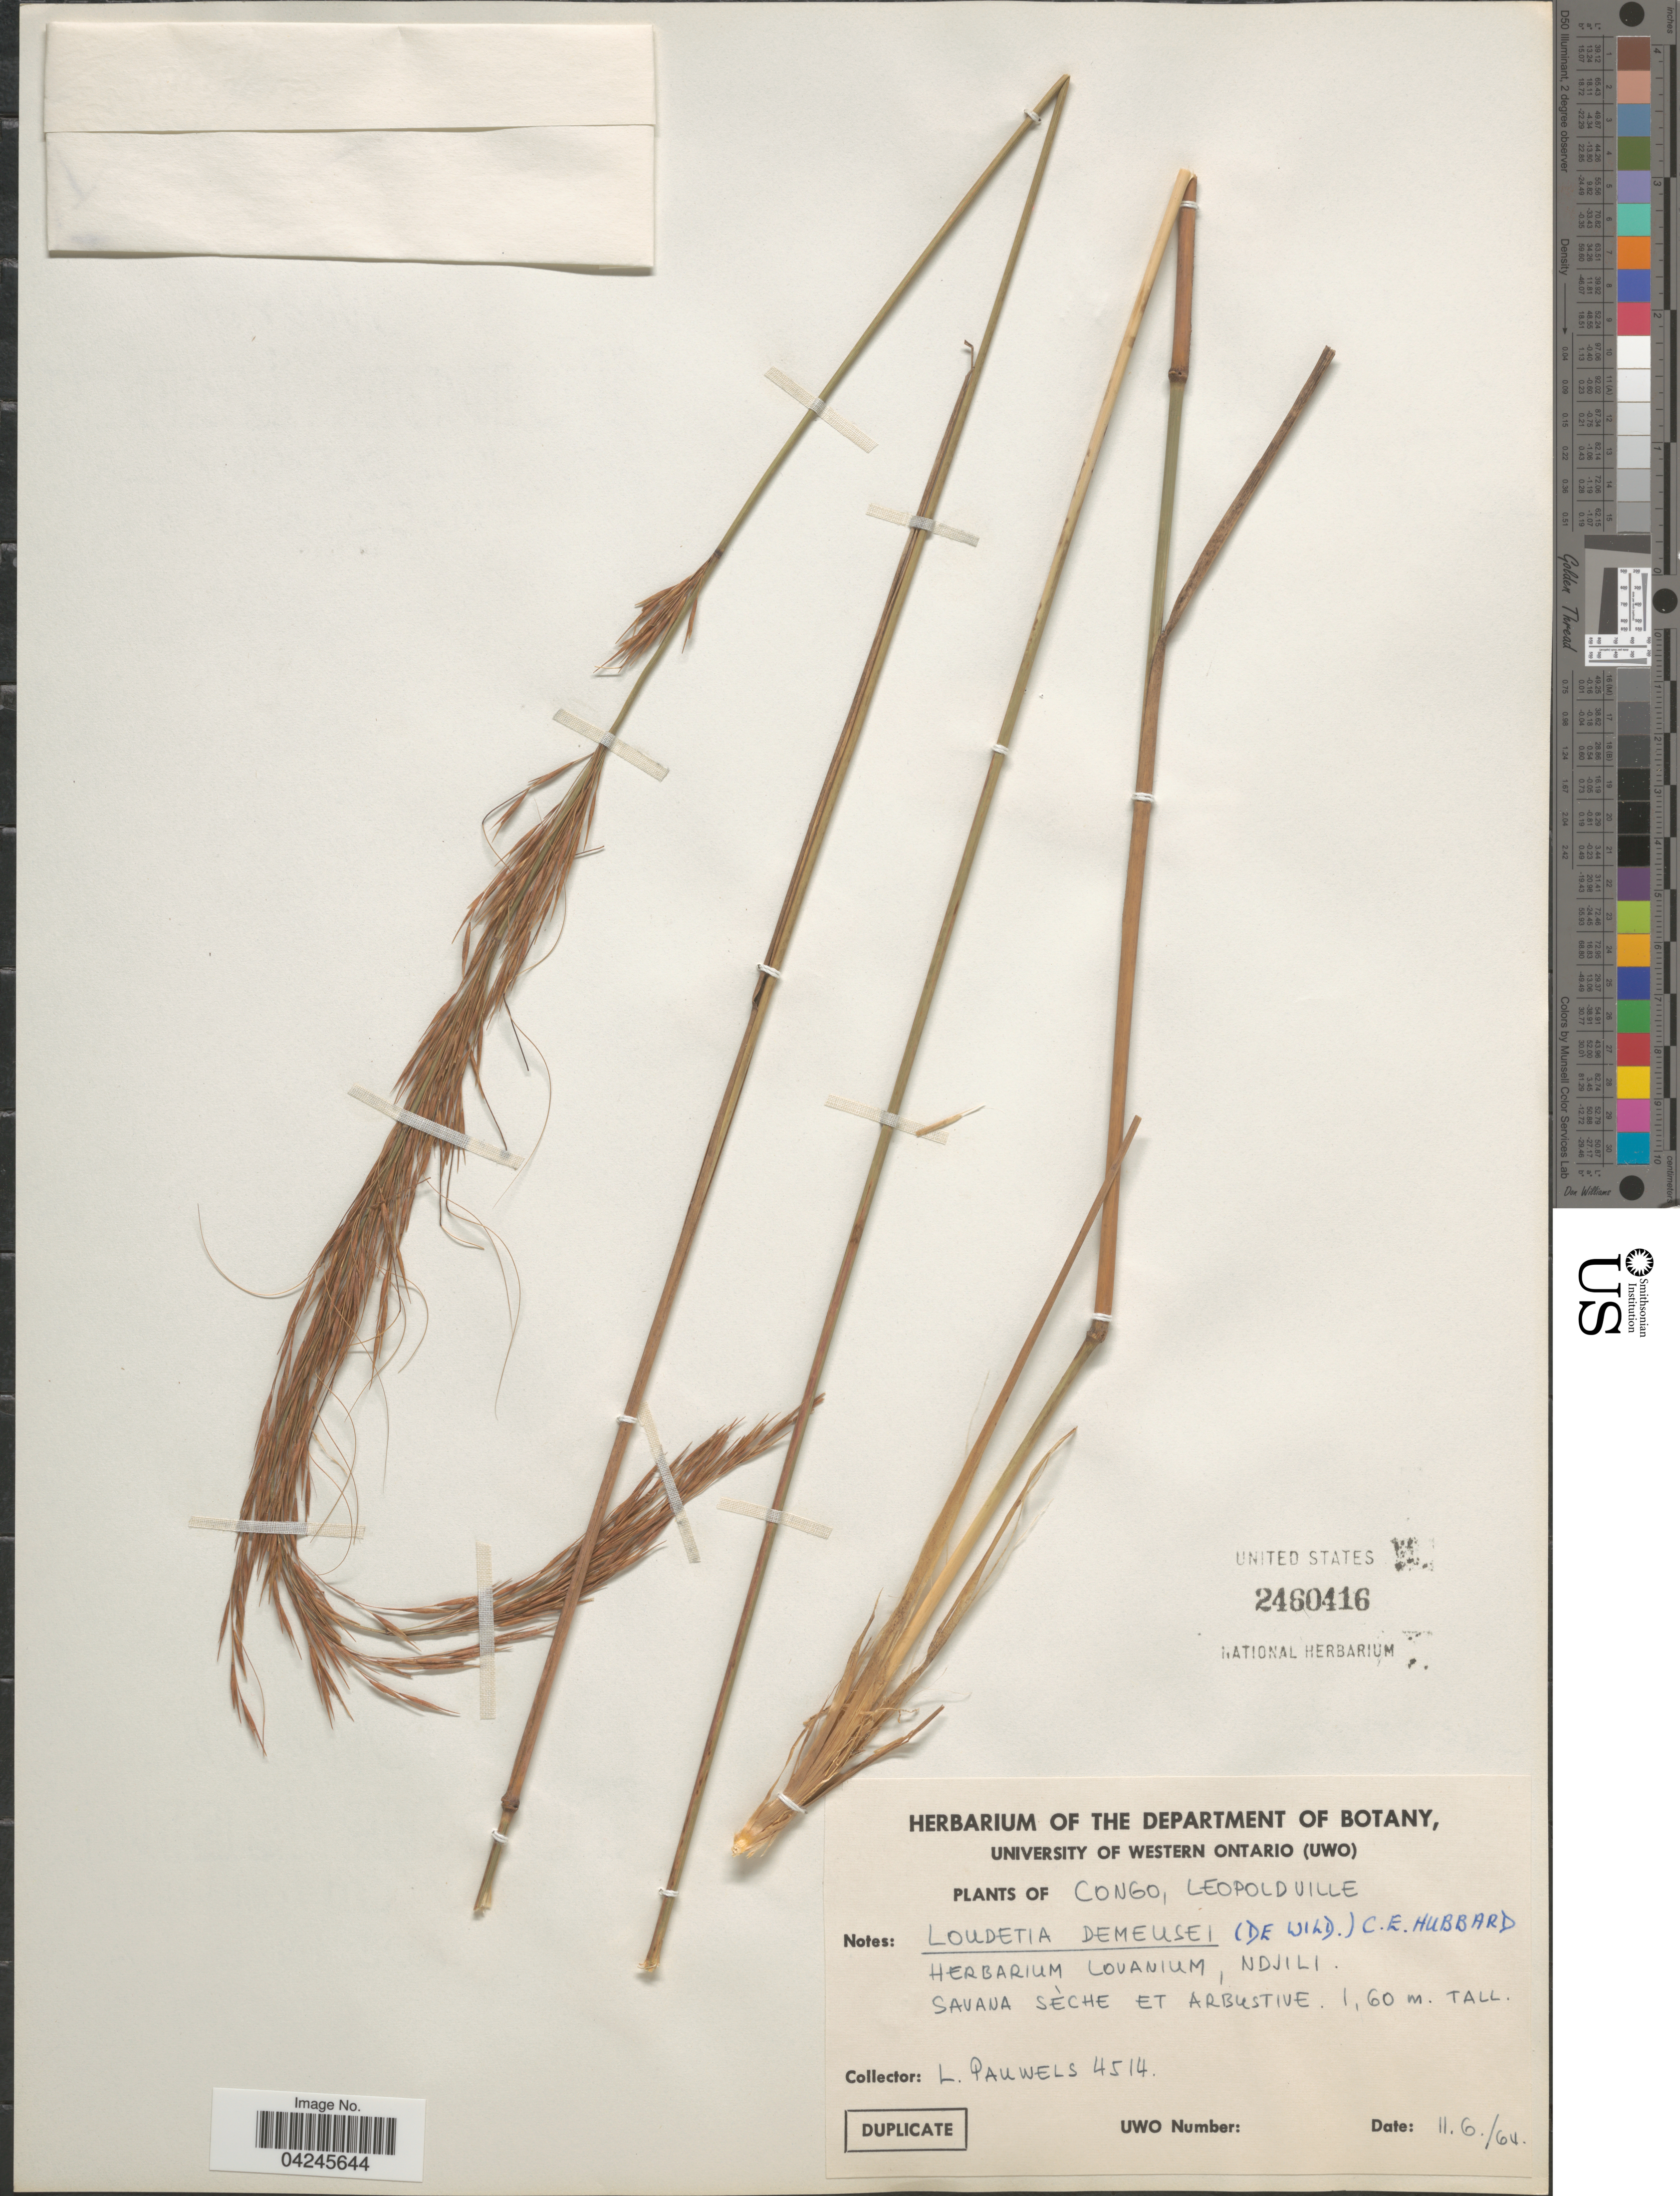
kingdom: Plantae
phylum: Tracheophyta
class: Liliopsida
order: Poales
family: Poaceae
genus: Loudetia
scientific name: Loudetia demeusei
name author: (De Wild.) C. E. Hubb.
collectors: L. Pauwels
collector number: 4514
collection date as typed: Transcribed d/m/y: 11/6/64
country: Congo, Republic of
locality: Leopoldville.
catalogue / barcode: US 2460416